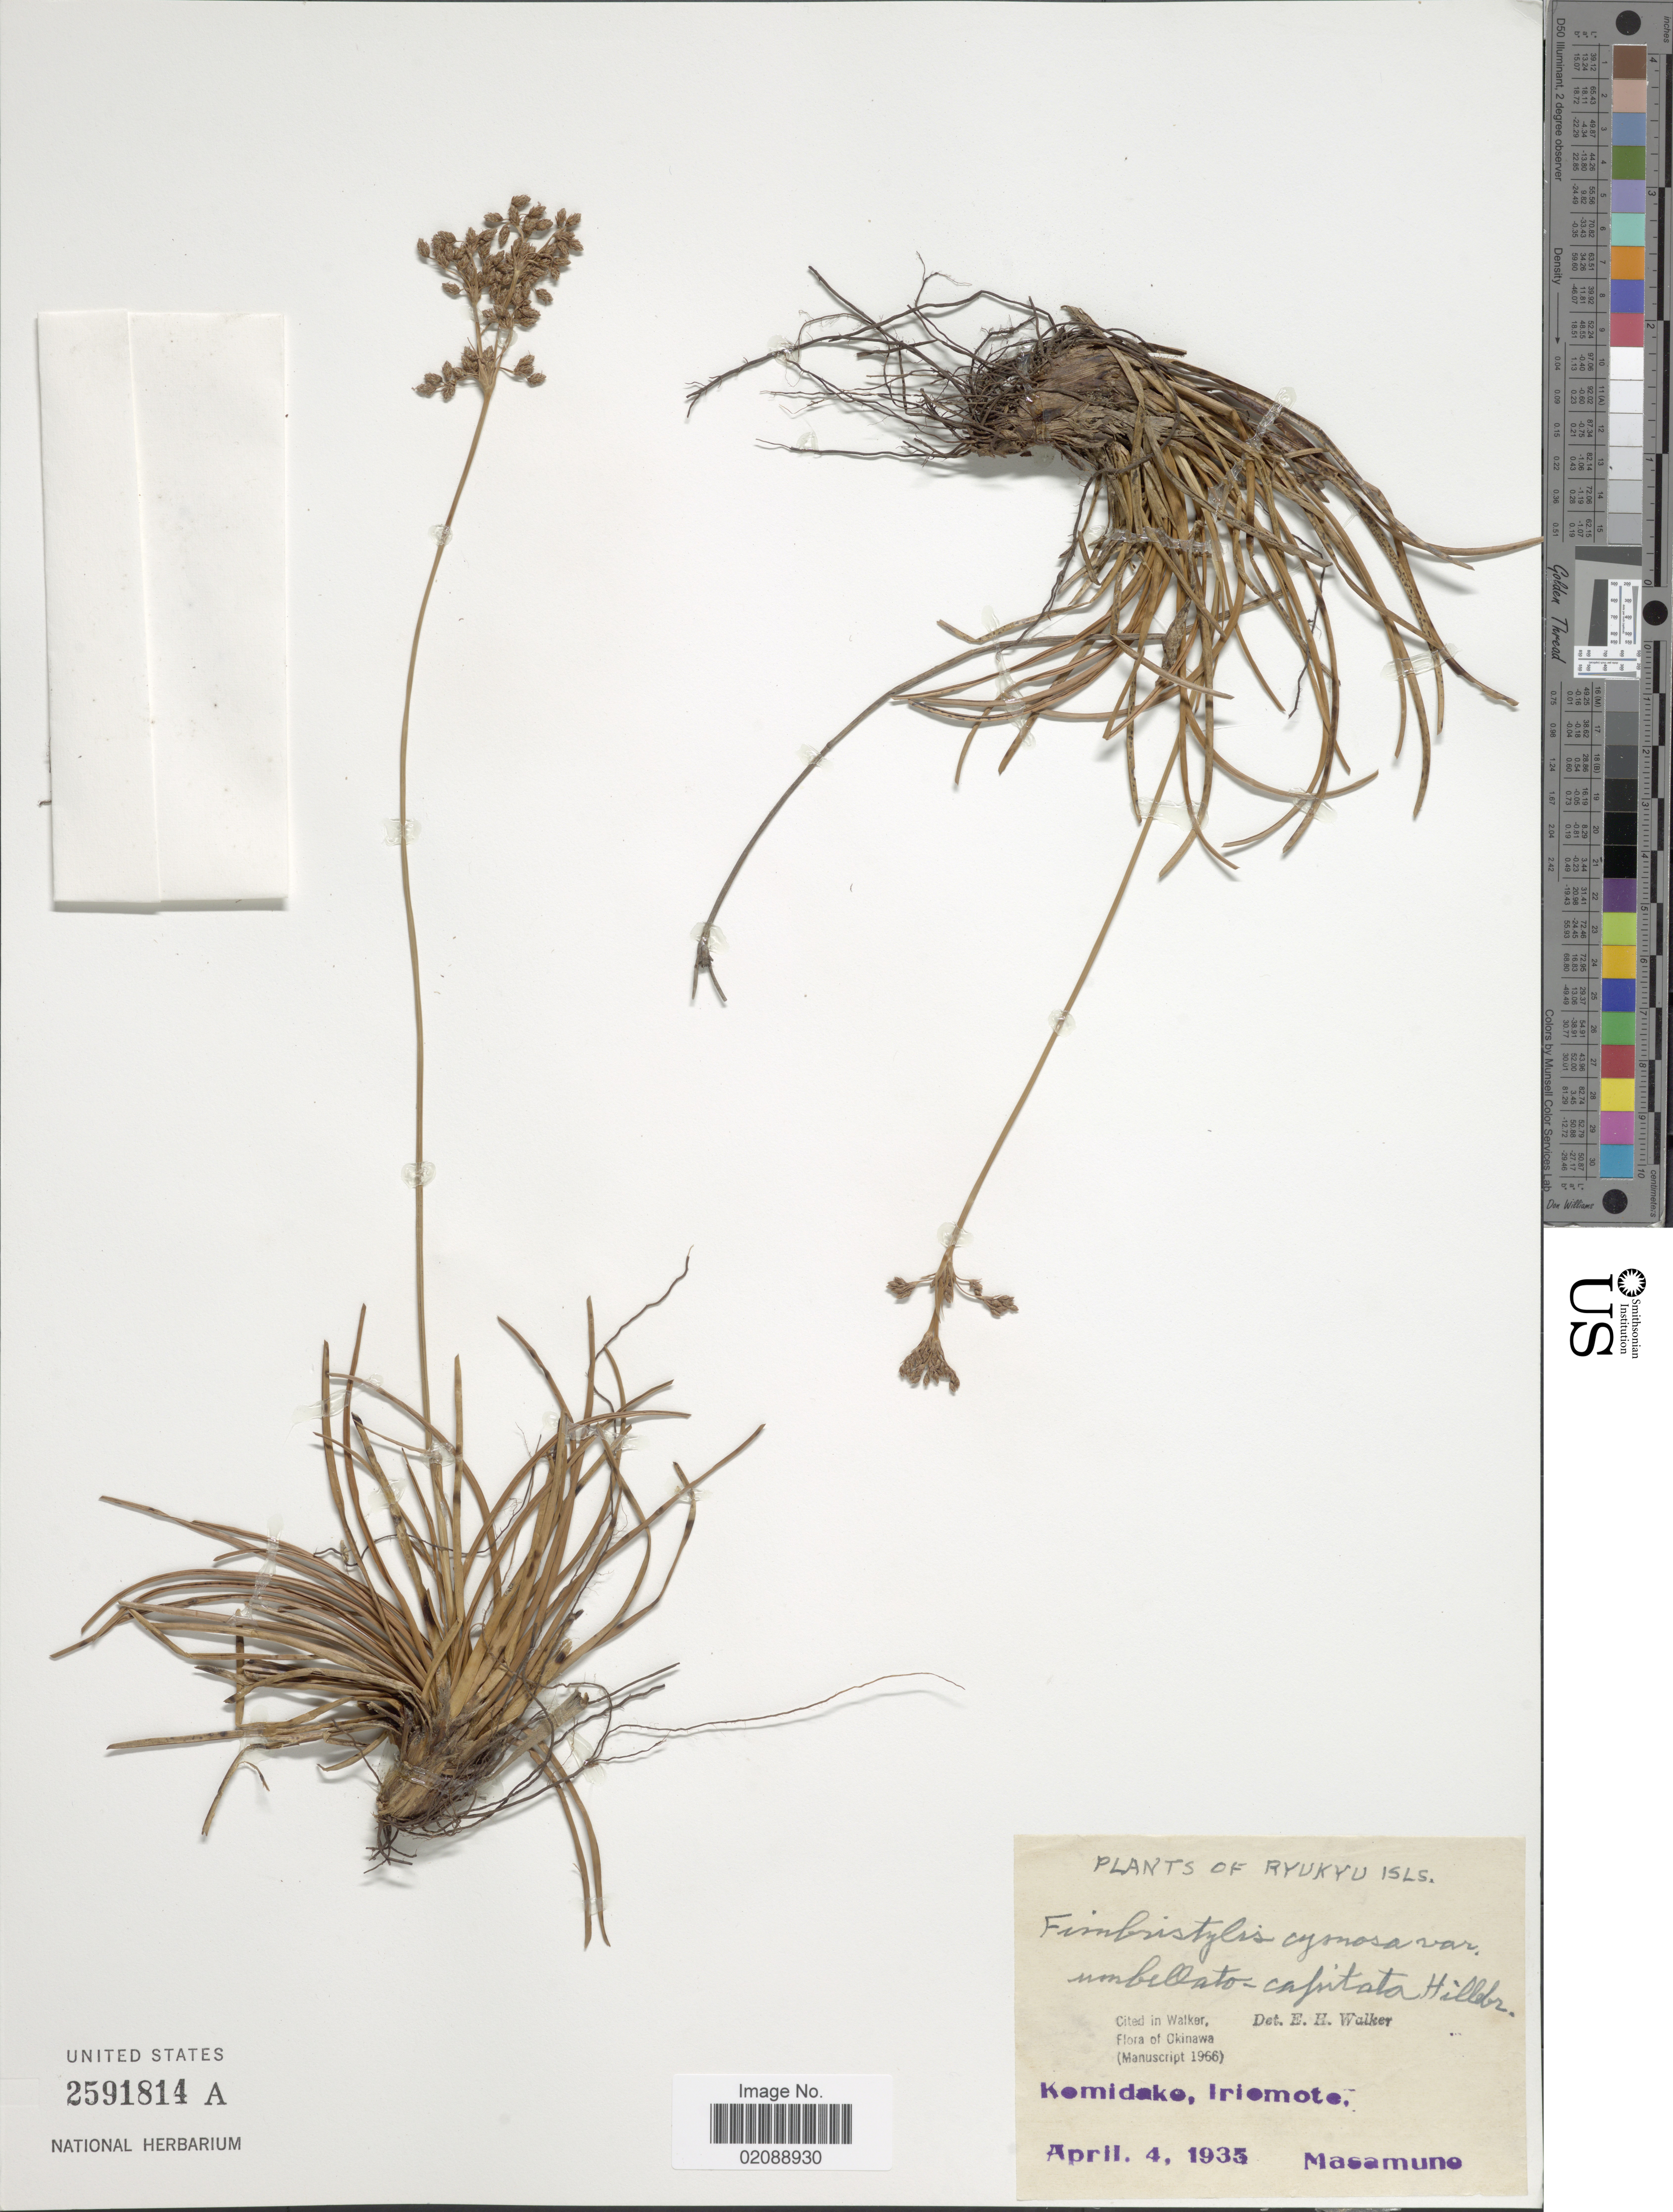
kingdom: Plantae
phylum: Tracheophyta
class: Liliopsida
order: Poales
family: Cyperaceae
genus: Fimbristylis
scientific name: Fimbristylis cymosa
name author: R. Br.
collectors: -. Masamune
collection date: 1935-04-04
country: Japan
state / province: Okinawa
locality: Ryukyu Isls., Komidake, Iriomote.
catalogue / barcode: US 2591814A